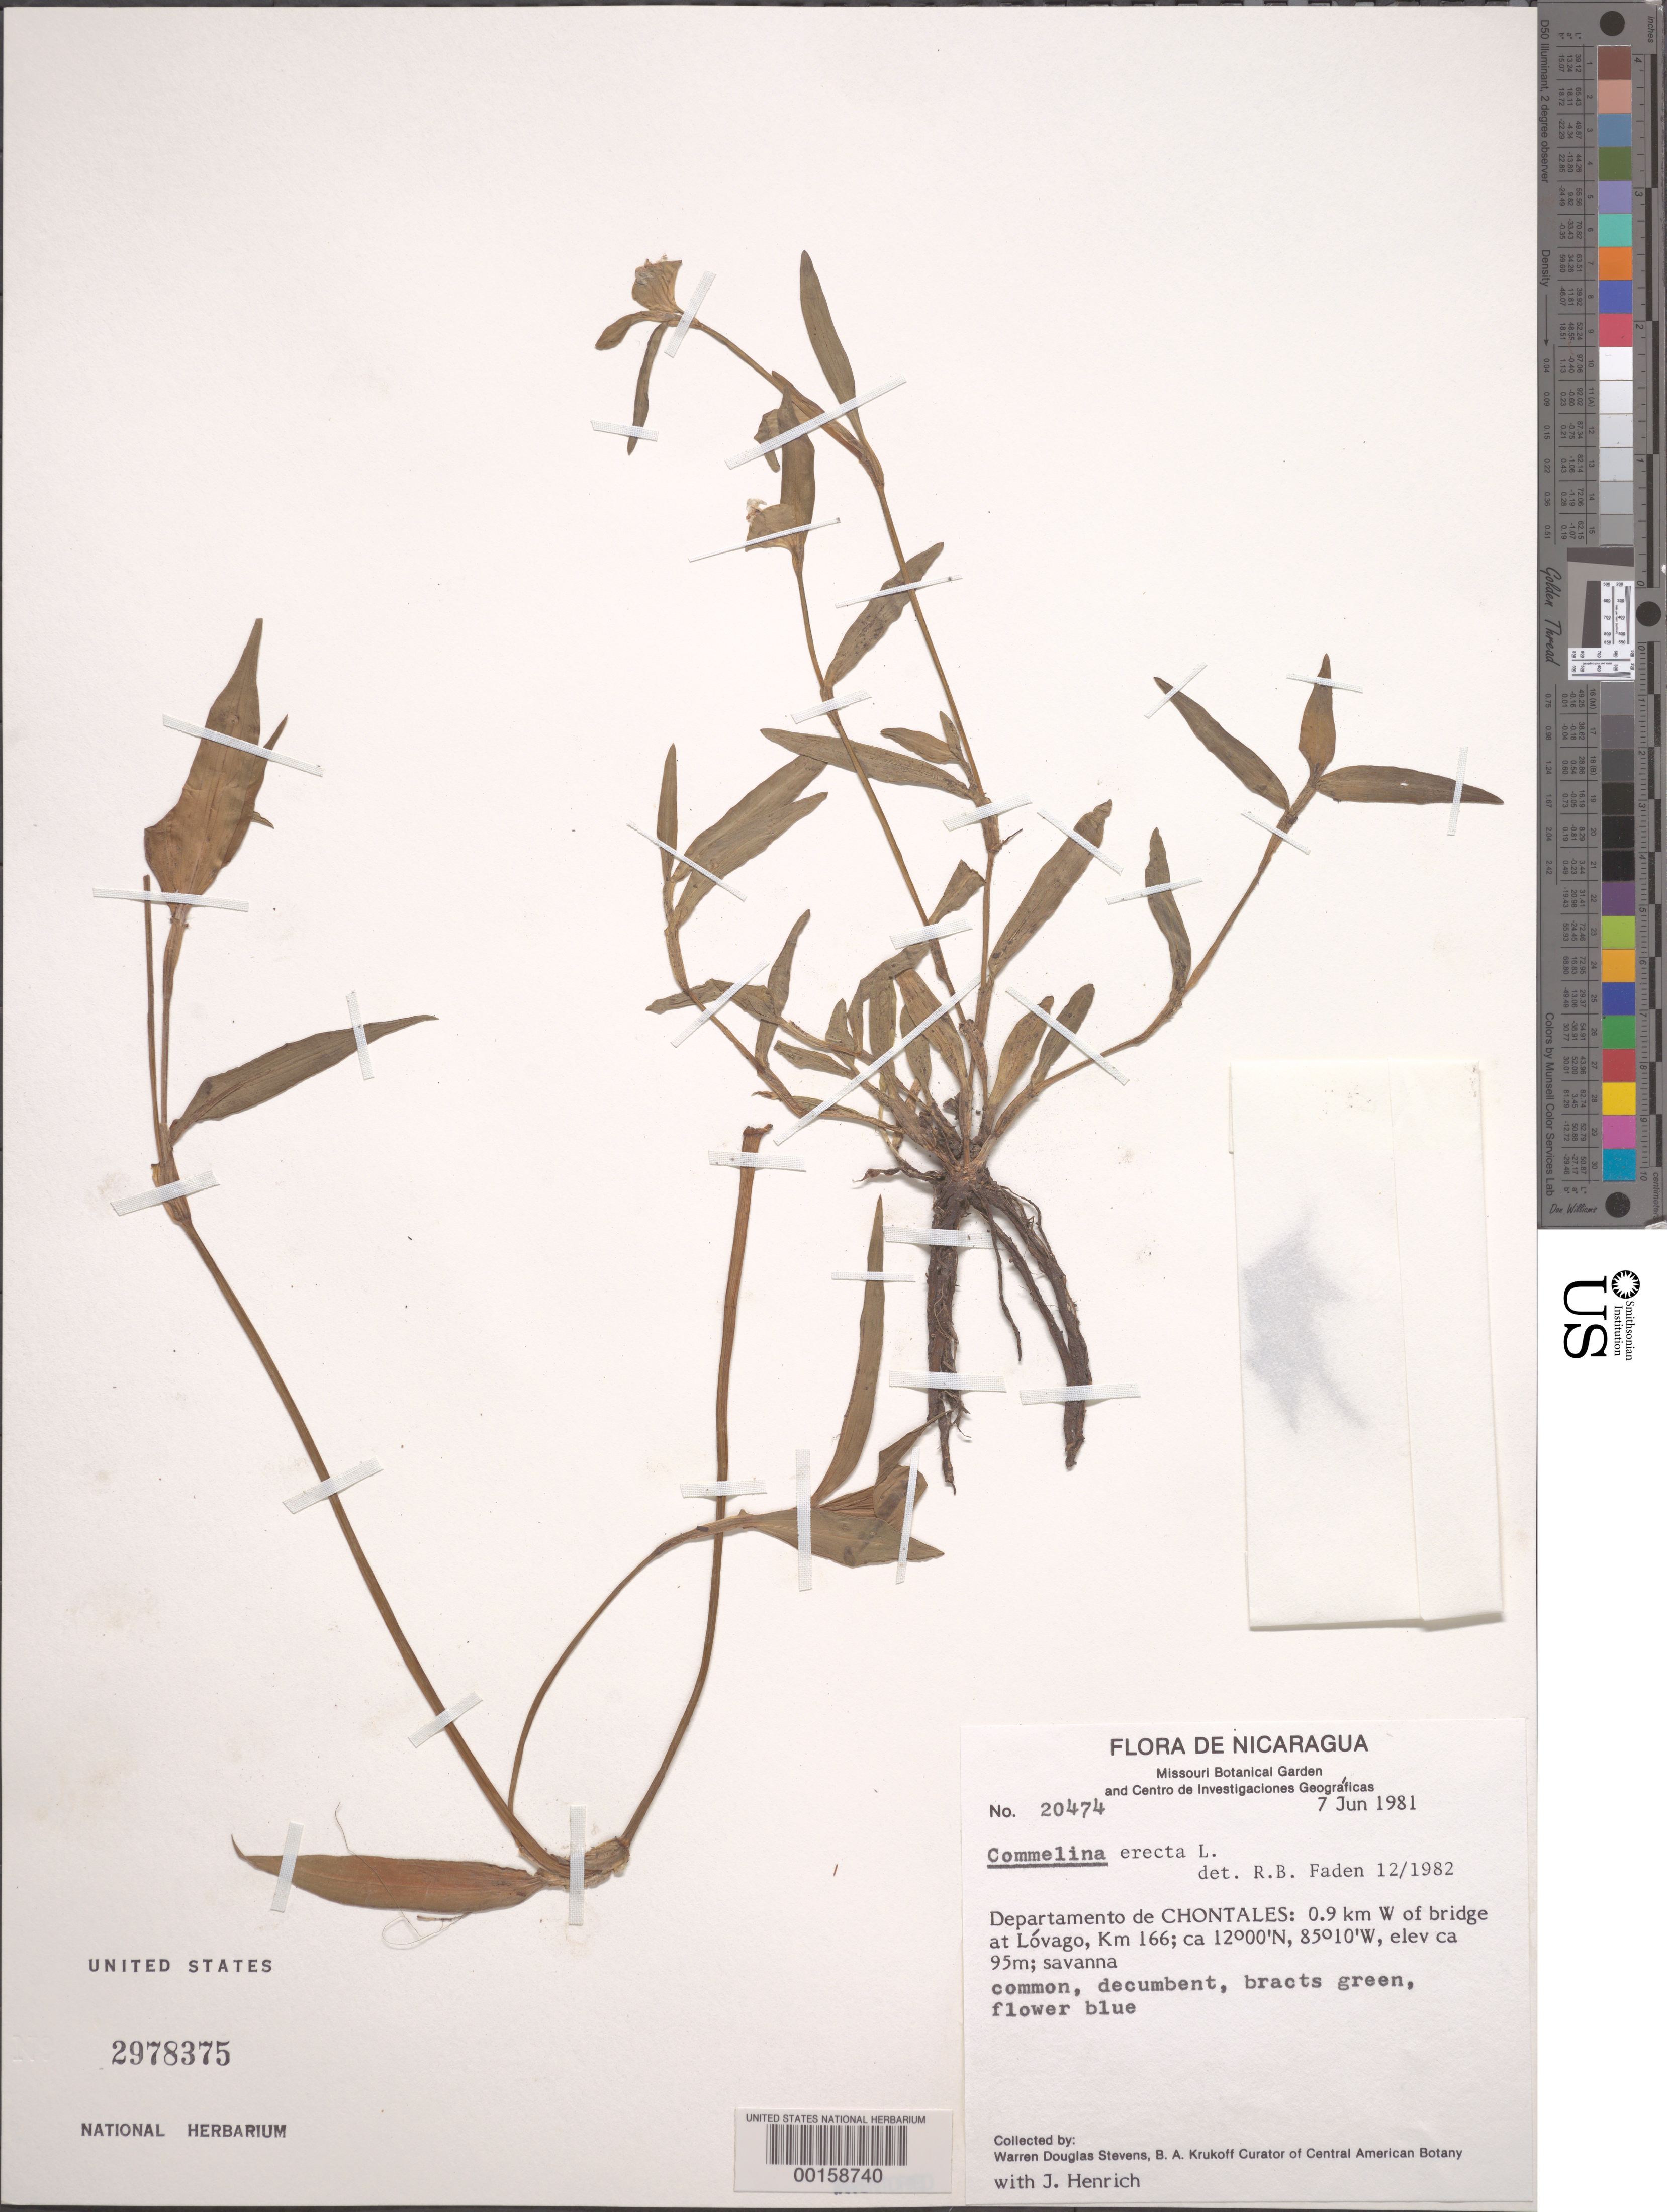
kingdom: Plantae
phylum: Tracheophyta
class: Liliopsida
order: Commelinales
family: Commelinaceae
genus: Commelina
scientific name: Commelina erecta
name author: L.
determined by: Faden, Robert B., (US), Smithsonian Institution - National Museum of Natural History (UNITED STATES)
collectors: W. D. Stevens & J. E. Henrich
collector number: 20474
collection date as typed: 07 Jun 1981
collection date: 1981-06-07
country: Nicaragua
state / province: Chontales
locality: W of bridge at lovago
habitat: Savanna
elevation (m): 95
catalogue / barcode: US 2978375